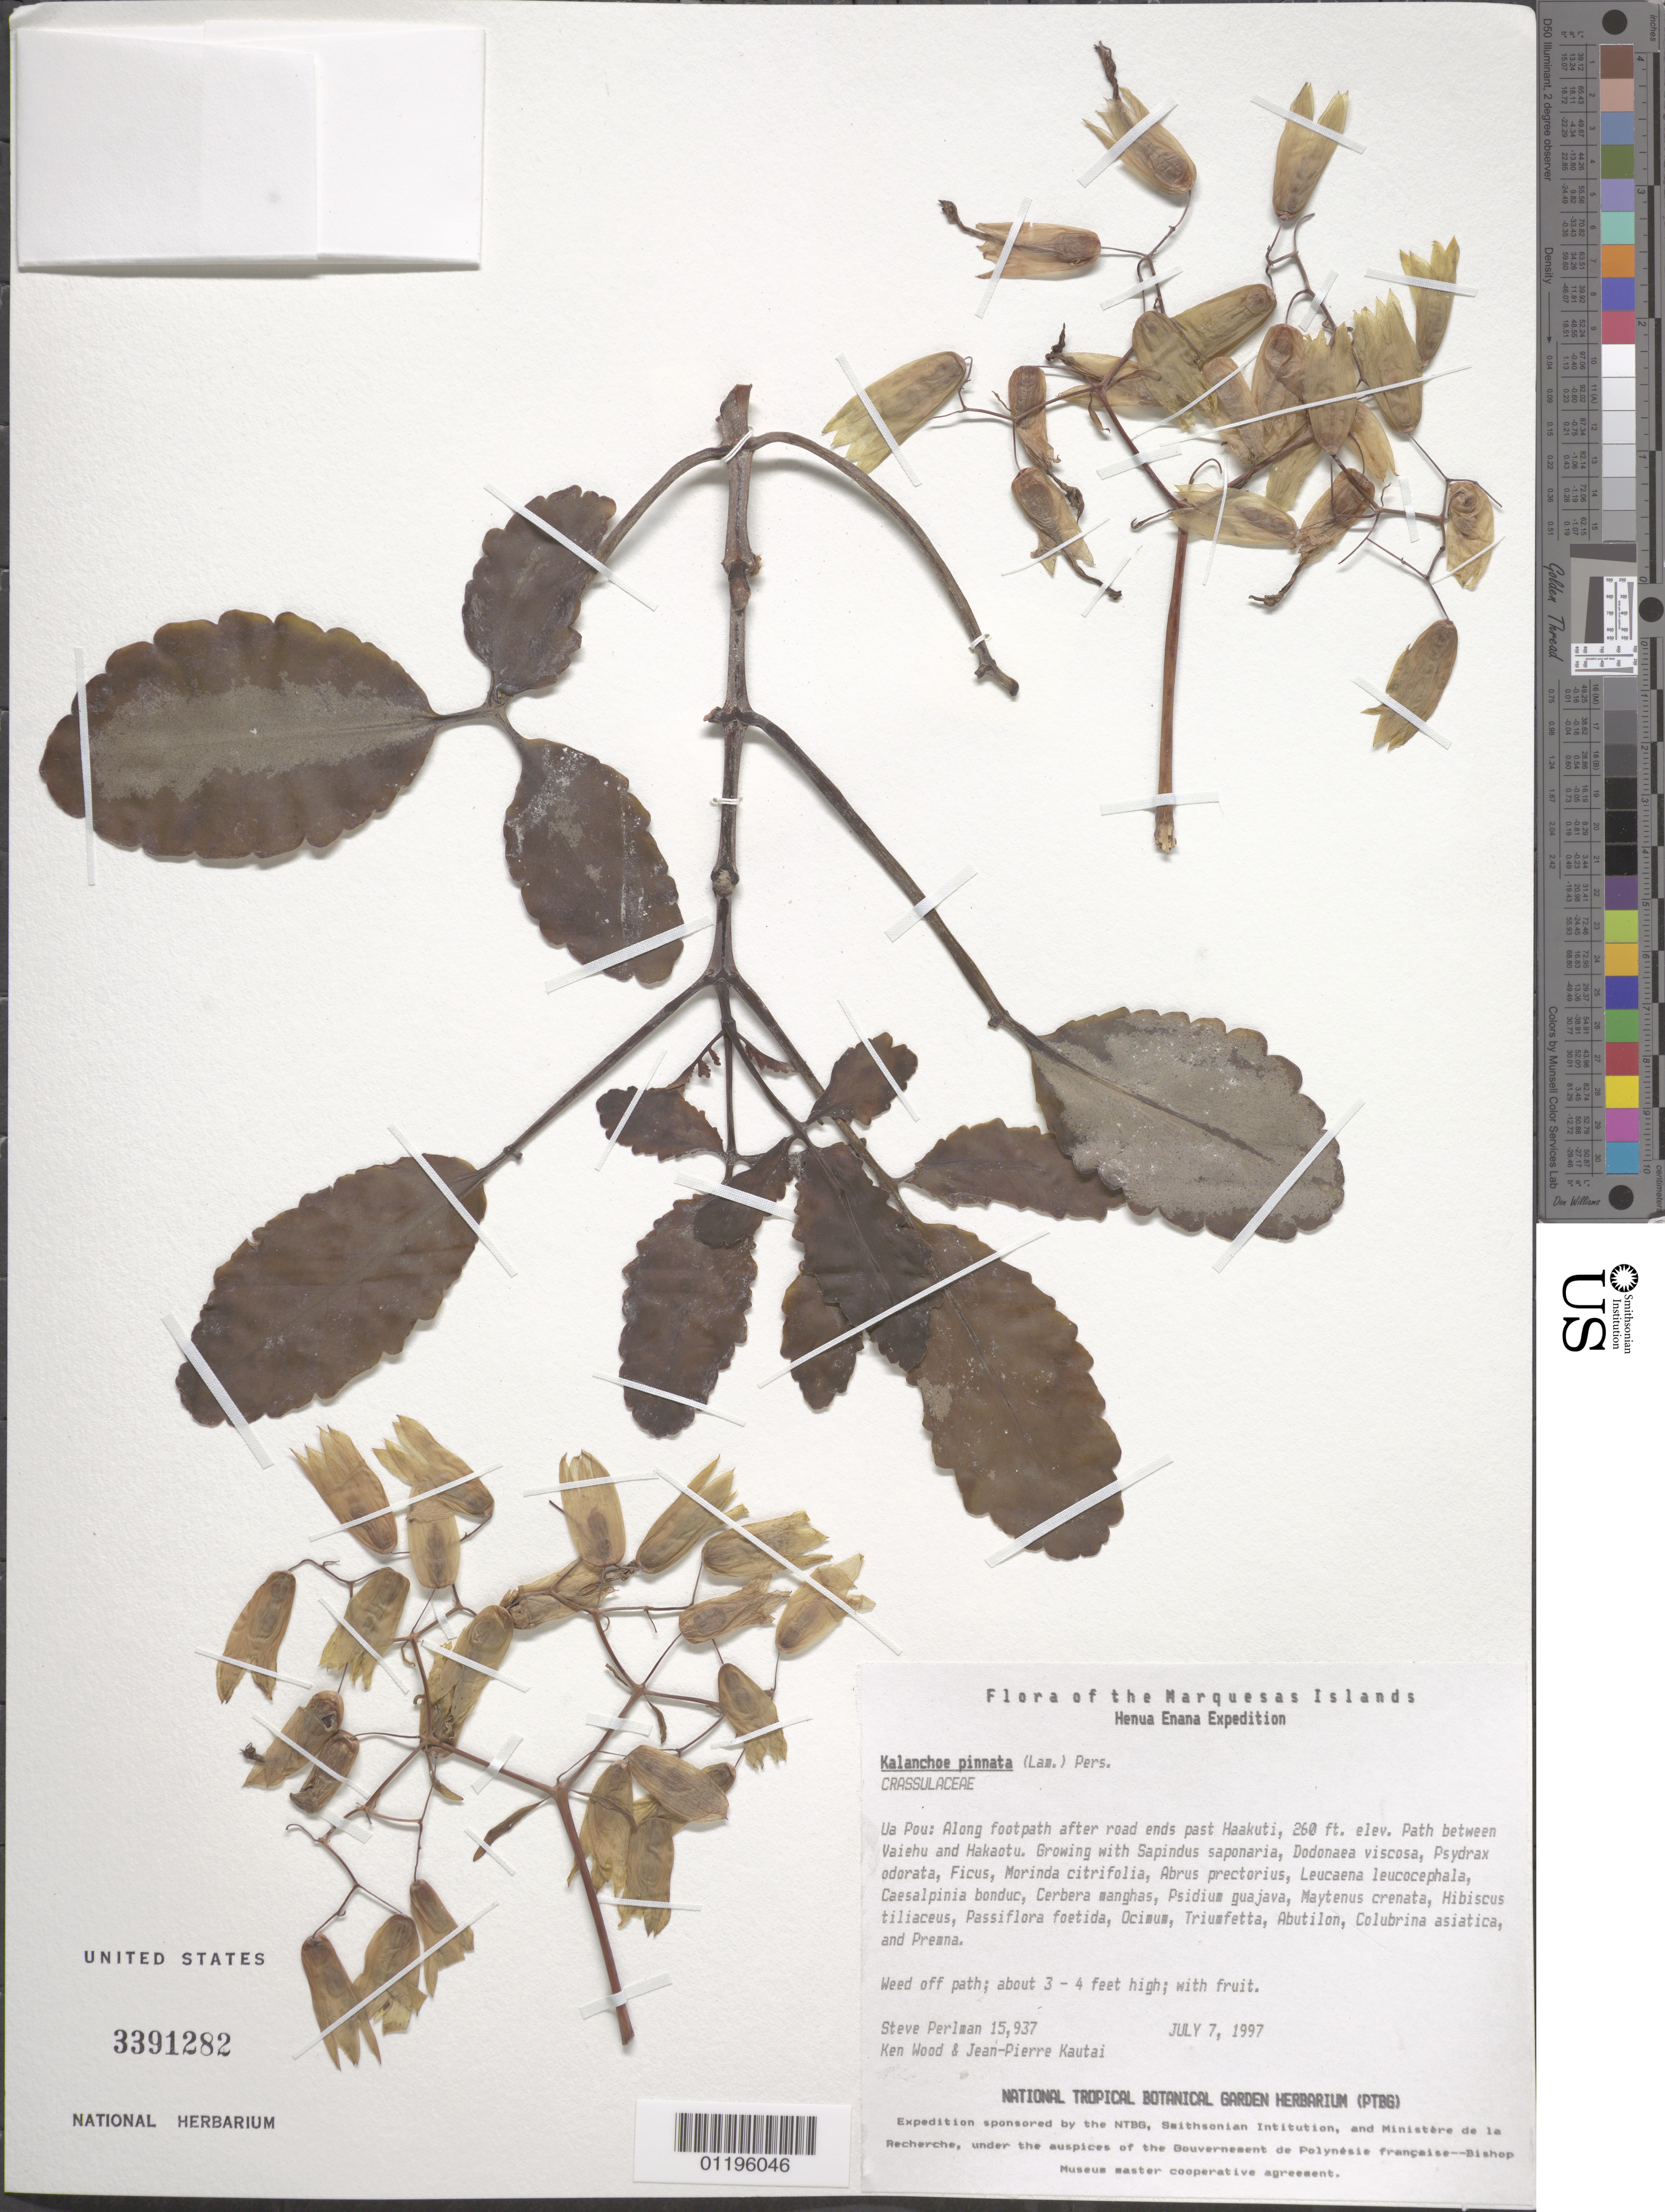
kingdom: Plantae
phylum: Tracheophyta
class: Magnoliopsida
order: Saxifragales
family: Crassulaceae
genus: Kalanchoe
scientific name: Kalanchoe pinnata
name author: (Lam.) Pers.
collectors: S. P. Perlman, K. R. Wood & J. Kautai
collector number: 15937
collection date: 1997-07-07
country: French Polynesia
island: Ua Pou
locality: path between Vaiehu and Hakaotu, after road ends past Haakuti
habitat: along footpath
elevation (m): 79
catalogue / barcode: US 3391282